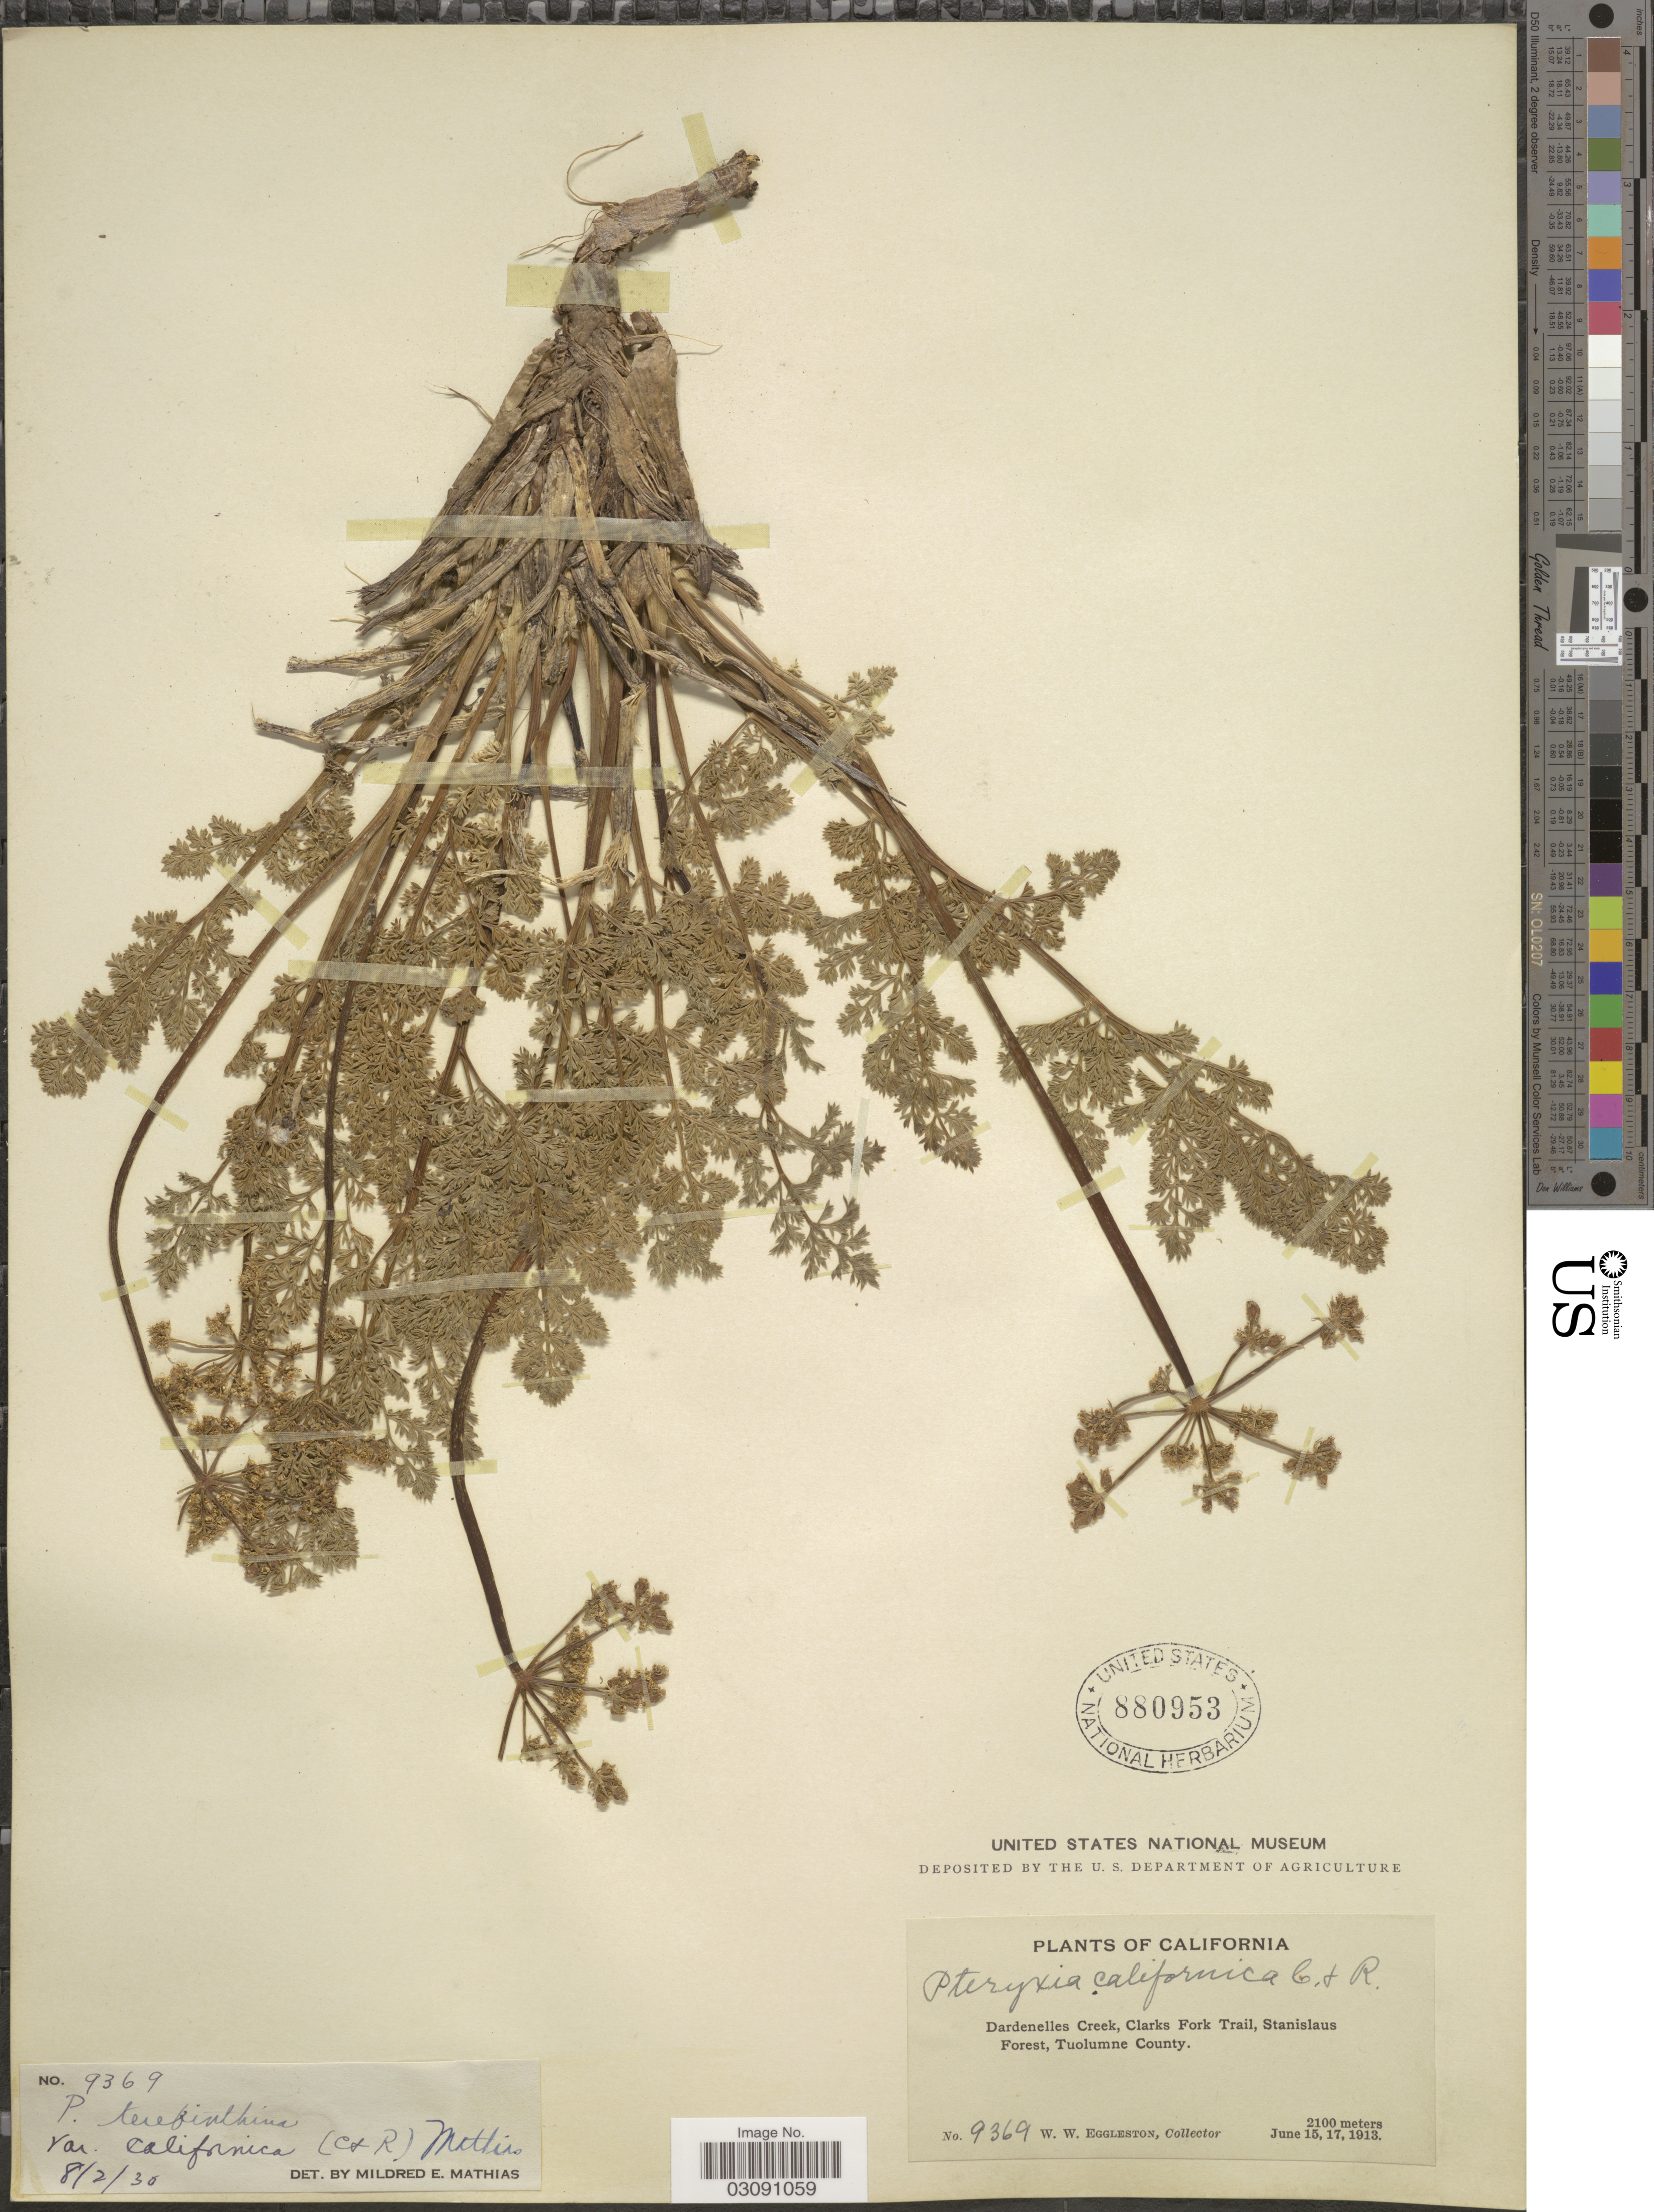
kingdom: Plantae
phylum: Tracheophyta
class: Magnoliopsida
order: Apiales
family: Apiaceae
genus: Pteryxia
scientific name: Pteryxia terebinthina var. californica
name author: (J.M. Coult. & Rose) Mathias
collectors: W. W. Eggleston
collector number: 9369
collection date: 1913-06-15/1913-06-17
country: United States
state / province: California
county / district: Tuolumne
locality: Dardenelles Creek, Clarks Fork Trail, Stanislaus Forest, Tuolumne County.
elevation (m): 2100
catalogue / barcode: US 880953